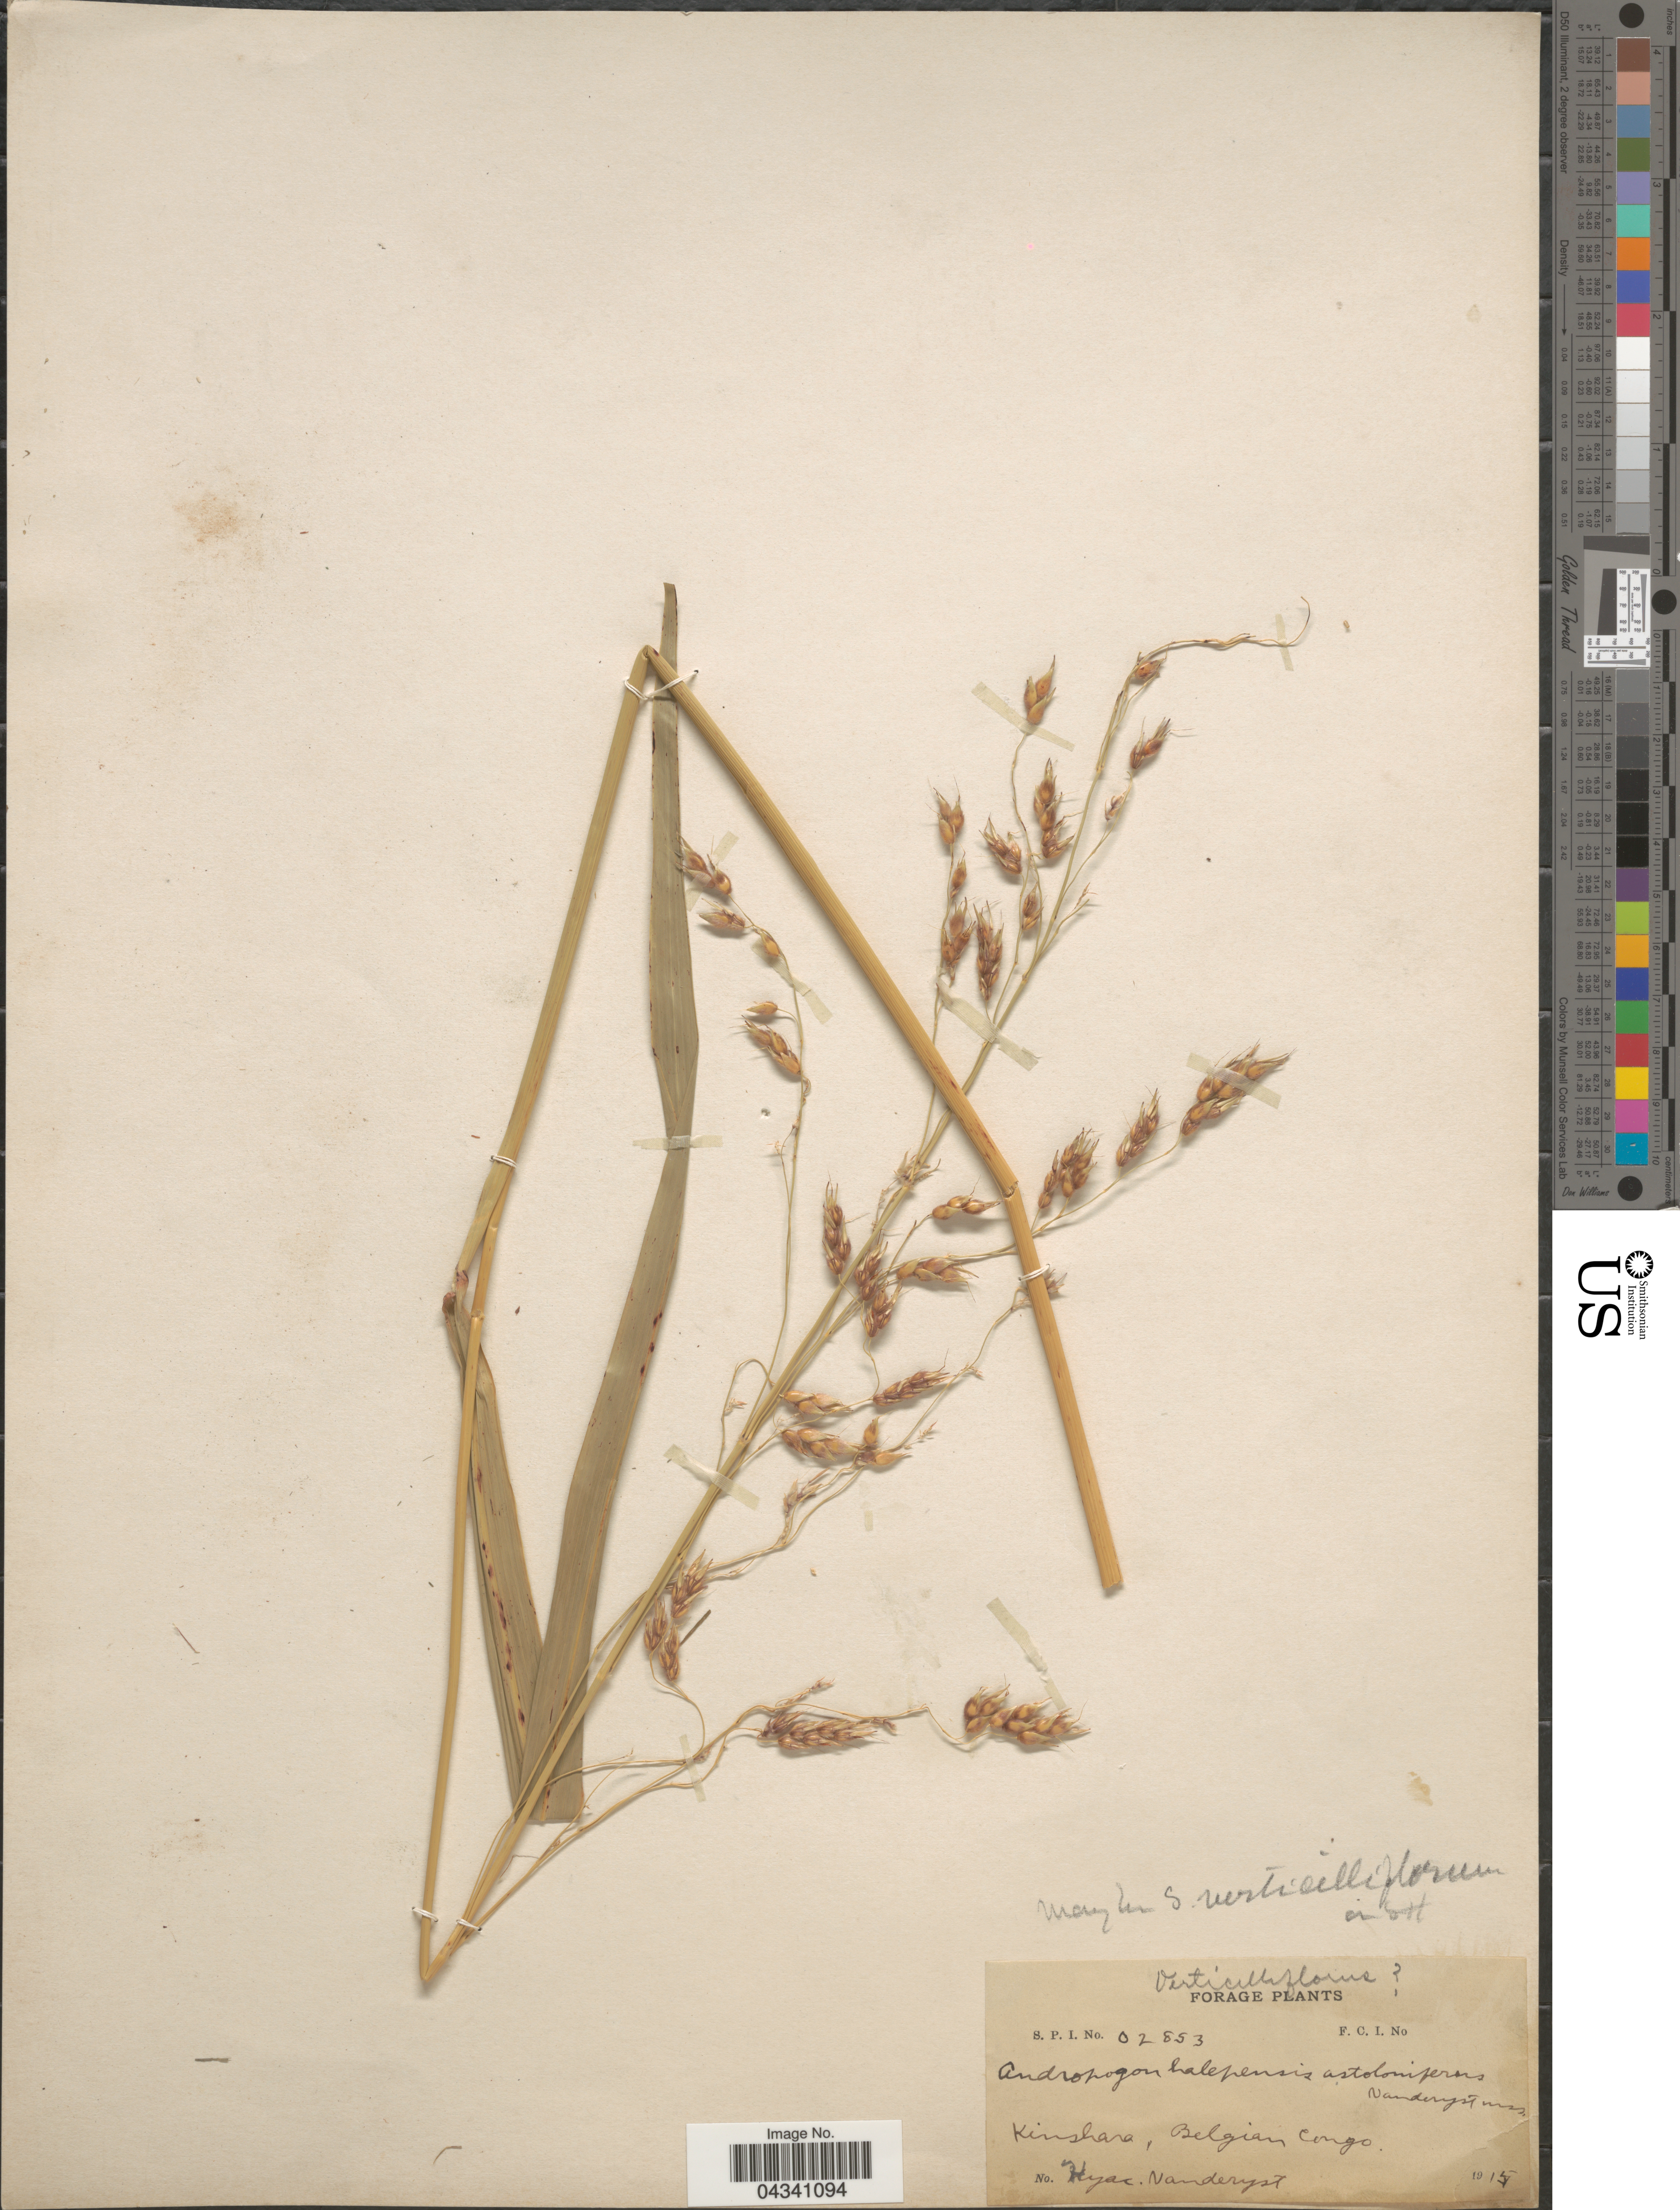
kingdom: Plantae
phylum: Tracheophyta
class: Liliopsida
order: Poales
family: Poaceae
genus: Sorghum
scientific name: Sorghum arundinaceum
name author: (Desv.) Stapf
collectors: H. J. R. Vanderyst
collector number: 02853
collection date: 1915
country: Congo, Democratic Republic of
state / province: Kinshasa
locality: Belgian Congo.